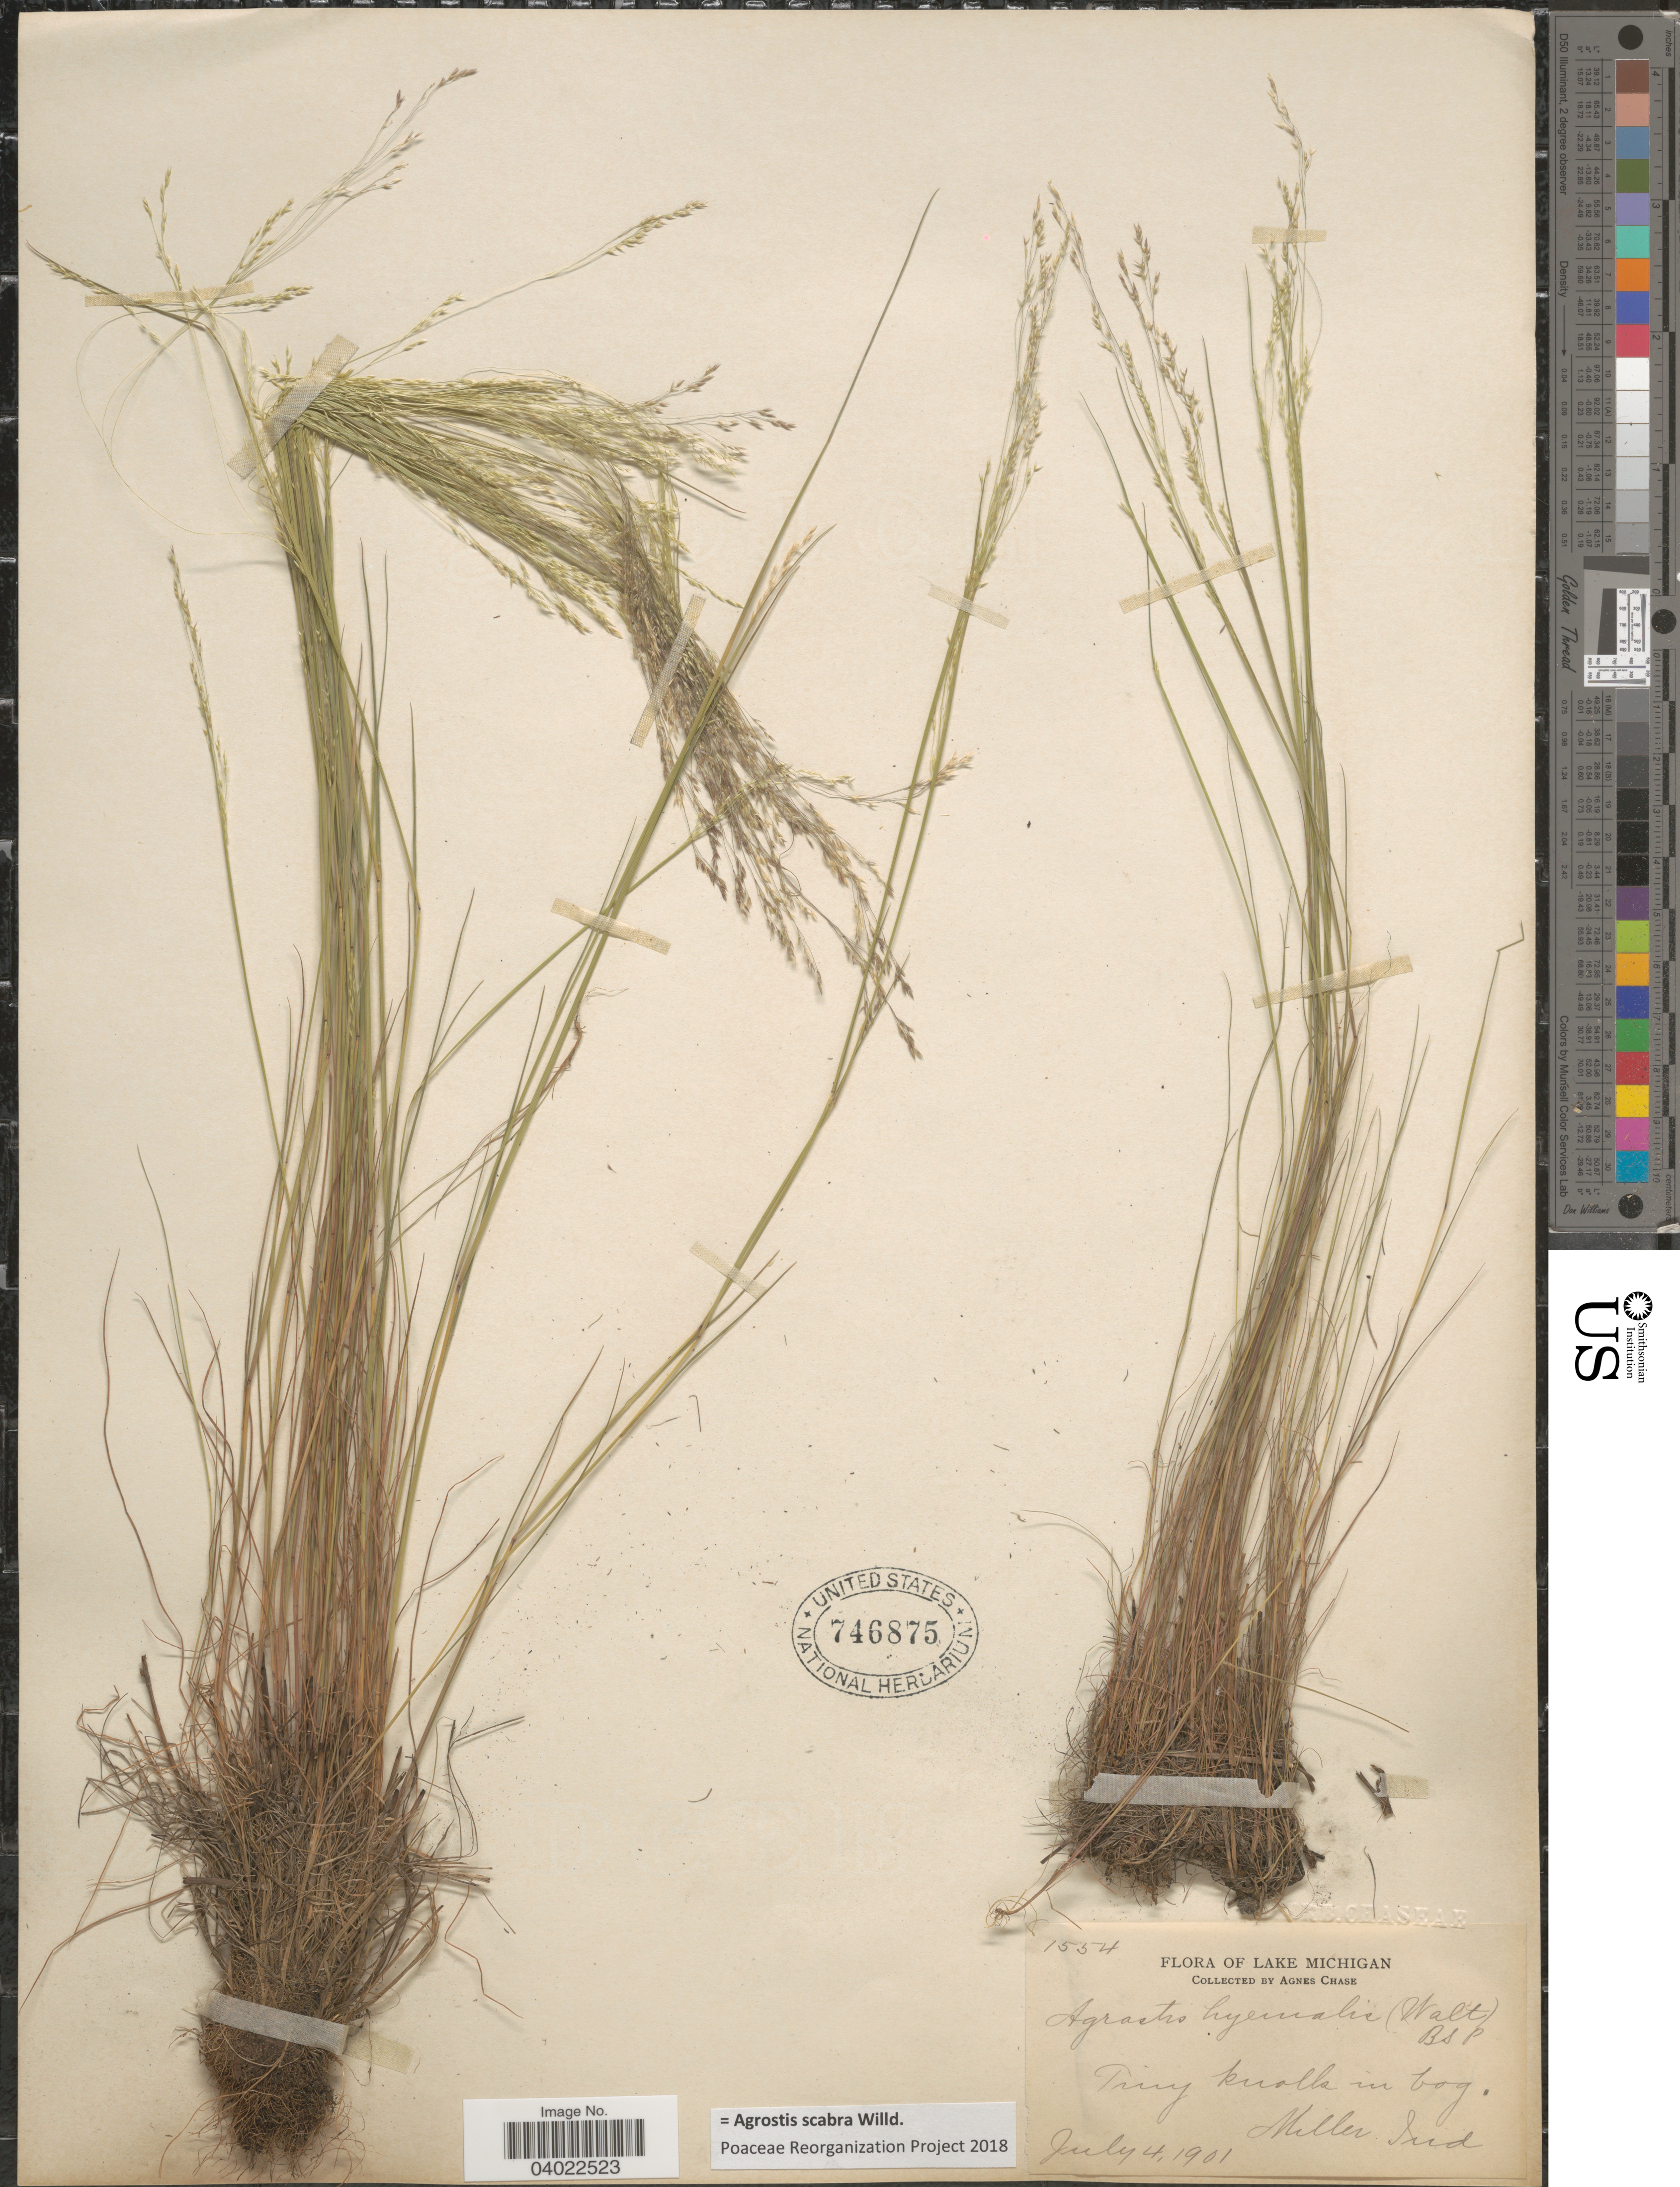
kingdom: Plantae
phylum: Tracheophyta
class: Liliopsida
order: Poales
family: Poaceae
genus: Agrostis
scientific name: Agrostis scabra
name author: Willd.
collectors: A. Chase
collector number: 1554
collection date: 1901-07-04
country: United States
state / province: Indiana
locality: Lake Michigan. Miller.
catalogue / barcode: US 746875